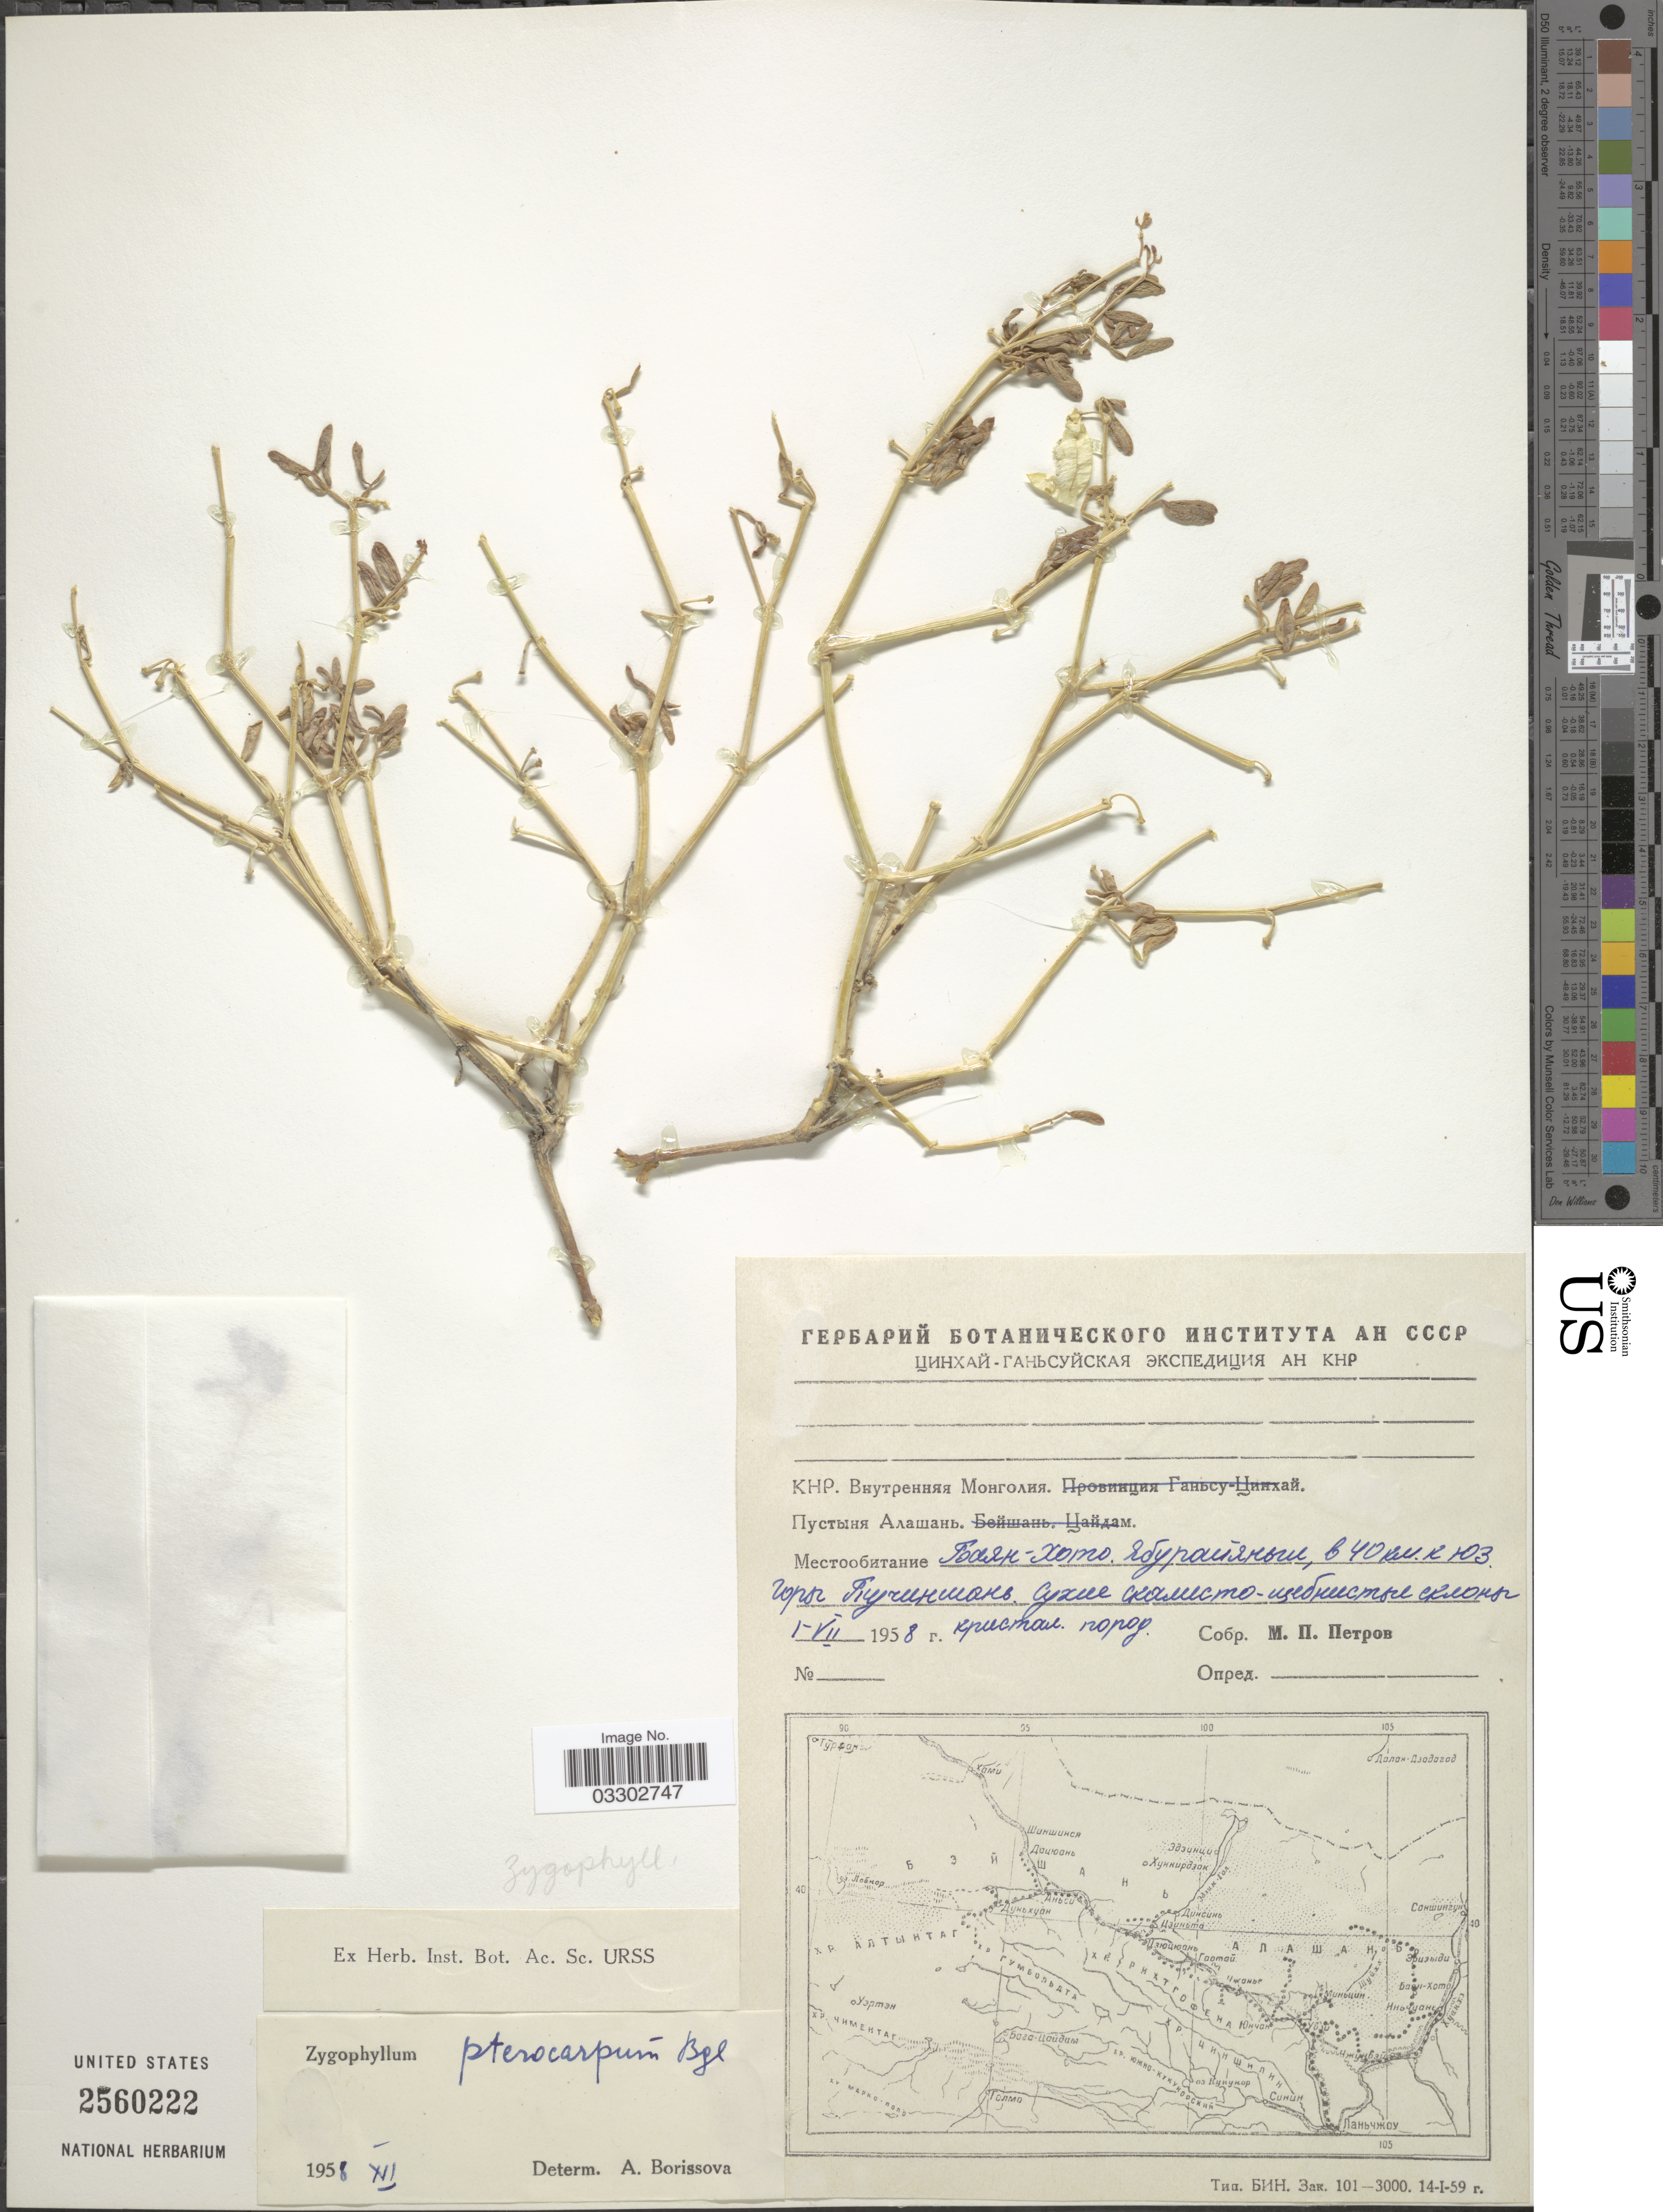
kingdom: Plantae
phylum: Tracheophyta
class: Magnoliopsida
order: Zygophyllales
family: Zygophyllaceae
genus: Zygophyllum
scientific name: Zygophyllum pterocarpum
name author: Bunge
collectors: M. Petrov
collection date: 1958-07-01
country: China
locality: Inner Mongolia, Bayan Khoto, 40 km SW to Mt. Tuchinshan.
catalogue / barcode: US 2560222